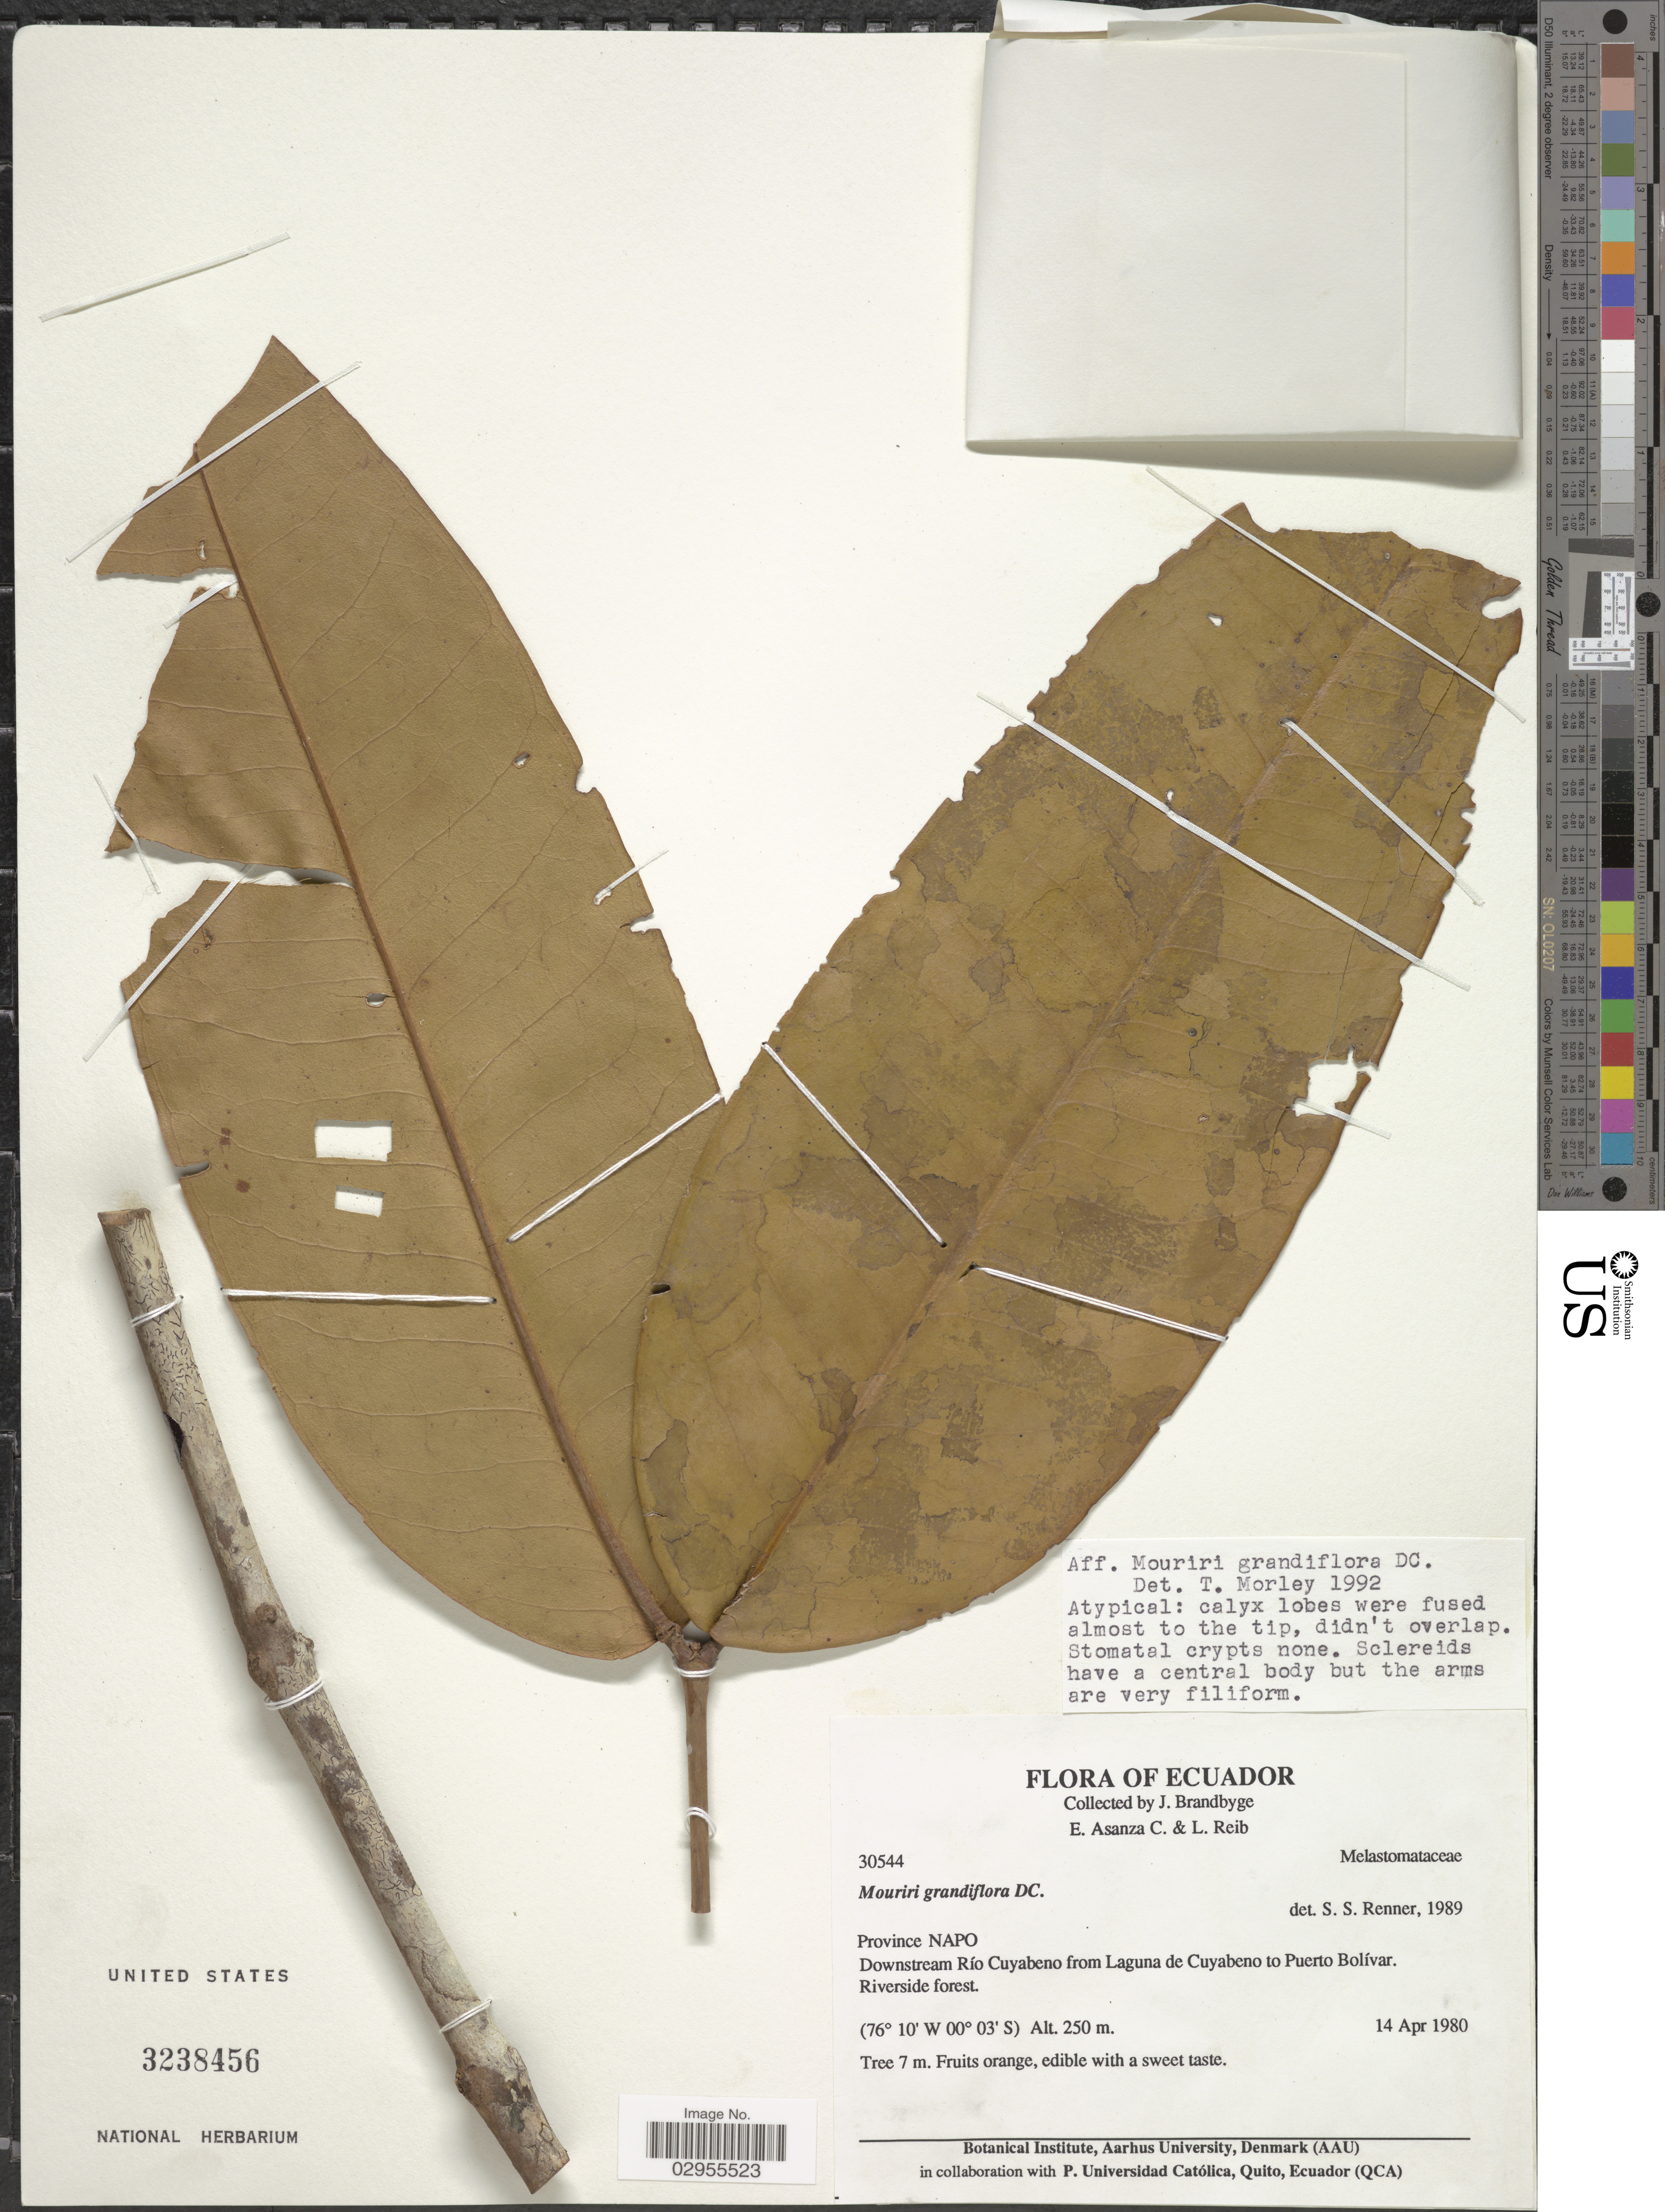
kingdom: Plantae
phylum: Tracheophyta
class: Magnoliopsida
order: Myrtales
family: Melastomataceae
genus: Mouriri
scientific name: Mouriri grandiflora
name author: DC.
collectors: J. Brandbyge, E. Asanza C. & L. Reib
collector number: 30544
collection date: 1980-04-14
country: Ecuador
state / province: Napo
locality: Province Napo. Downstream Río Cuyabeno from Laguna de Cuyabeno to Puerto Bolívar.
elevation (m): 250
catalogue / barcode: US 3238456